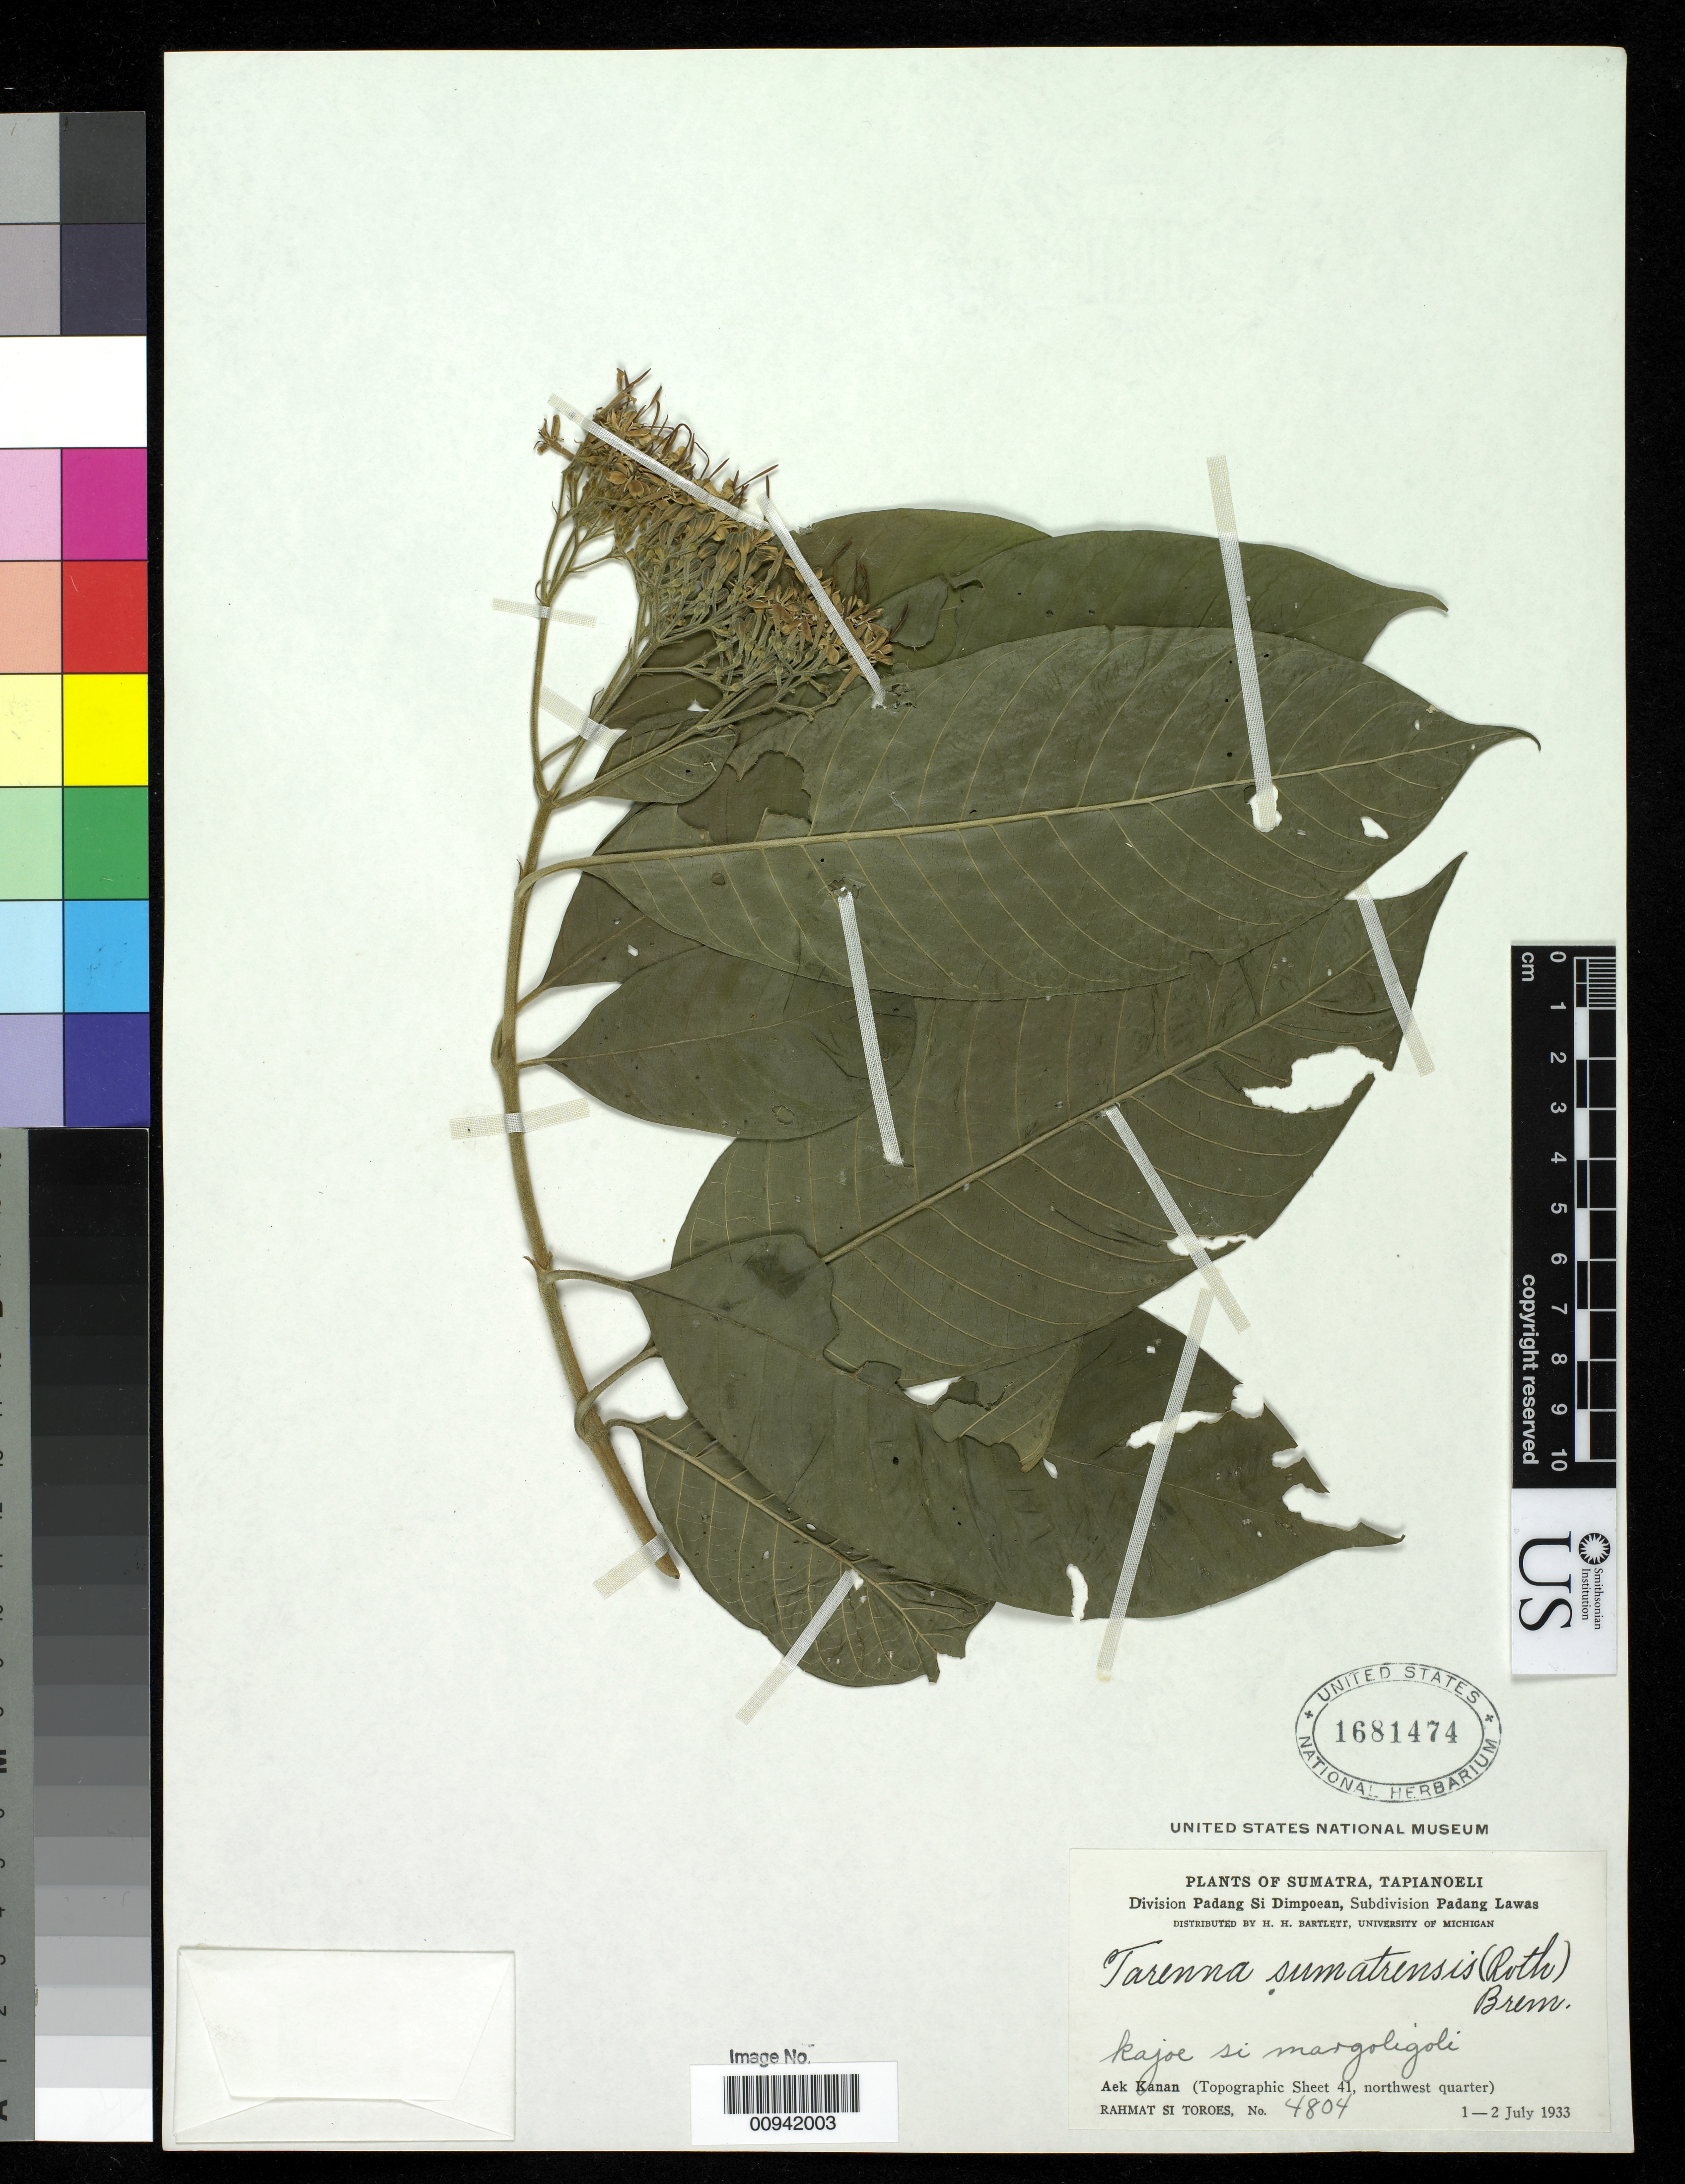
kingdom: Plantae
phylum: Tracheophyta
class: Magnoliopsida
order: Gentianales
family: Rubiaceae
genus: Tarenna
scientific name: Tarenna sumatrensis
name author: (Roth) Bremek.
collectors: Rahmat Si Boeea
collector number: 4804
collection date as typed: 01 Jul 1931 to 02 Jul 1931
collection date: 1931-07-01/1931-07-02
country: Indonesia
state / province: Sumatra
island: Sumatra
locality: Tapianoeli. Aek Kanan.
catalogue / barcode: US 1681474